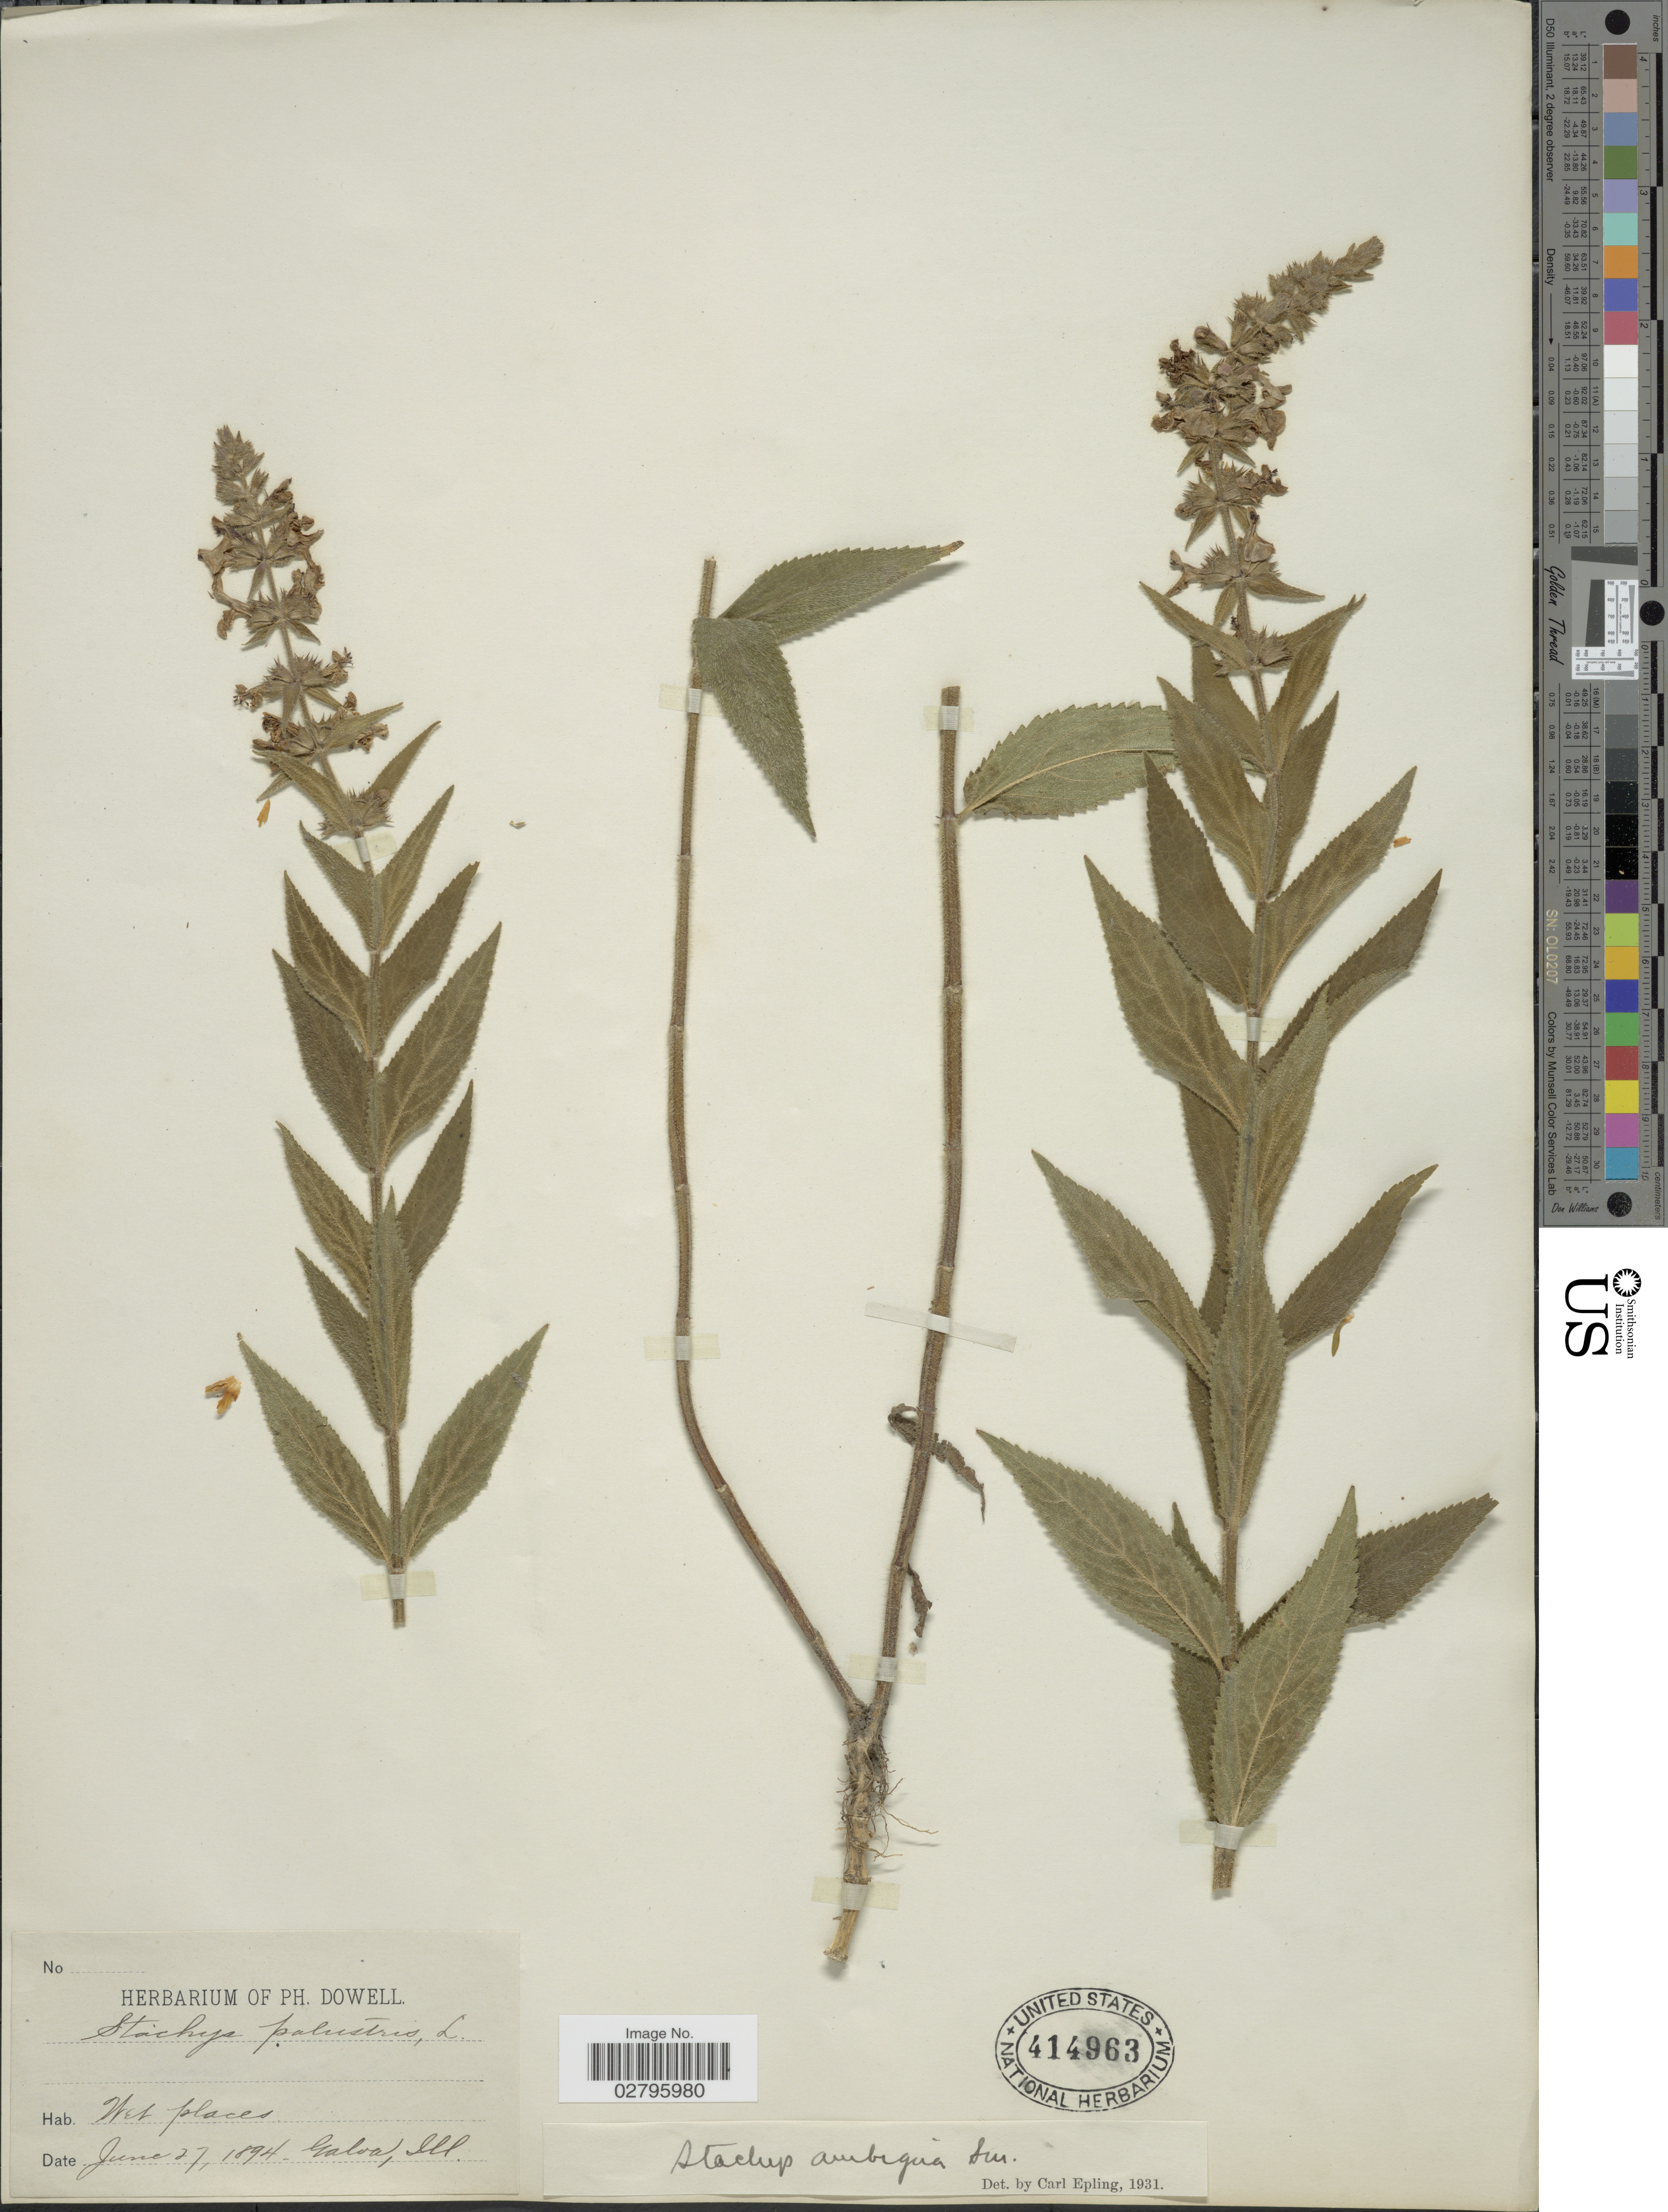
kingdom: Plantae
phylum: Tracheophyta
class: Magnoliopsida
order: Lamiales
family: Lamiaceae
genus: Stachys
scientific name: Stachys ambigua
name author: (A. Gray) Britton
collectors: Ex herb. Ph. Dowell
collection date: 1894-06-27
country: United States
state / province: Illinois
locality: Galva, Ill.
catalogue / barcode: US 414963